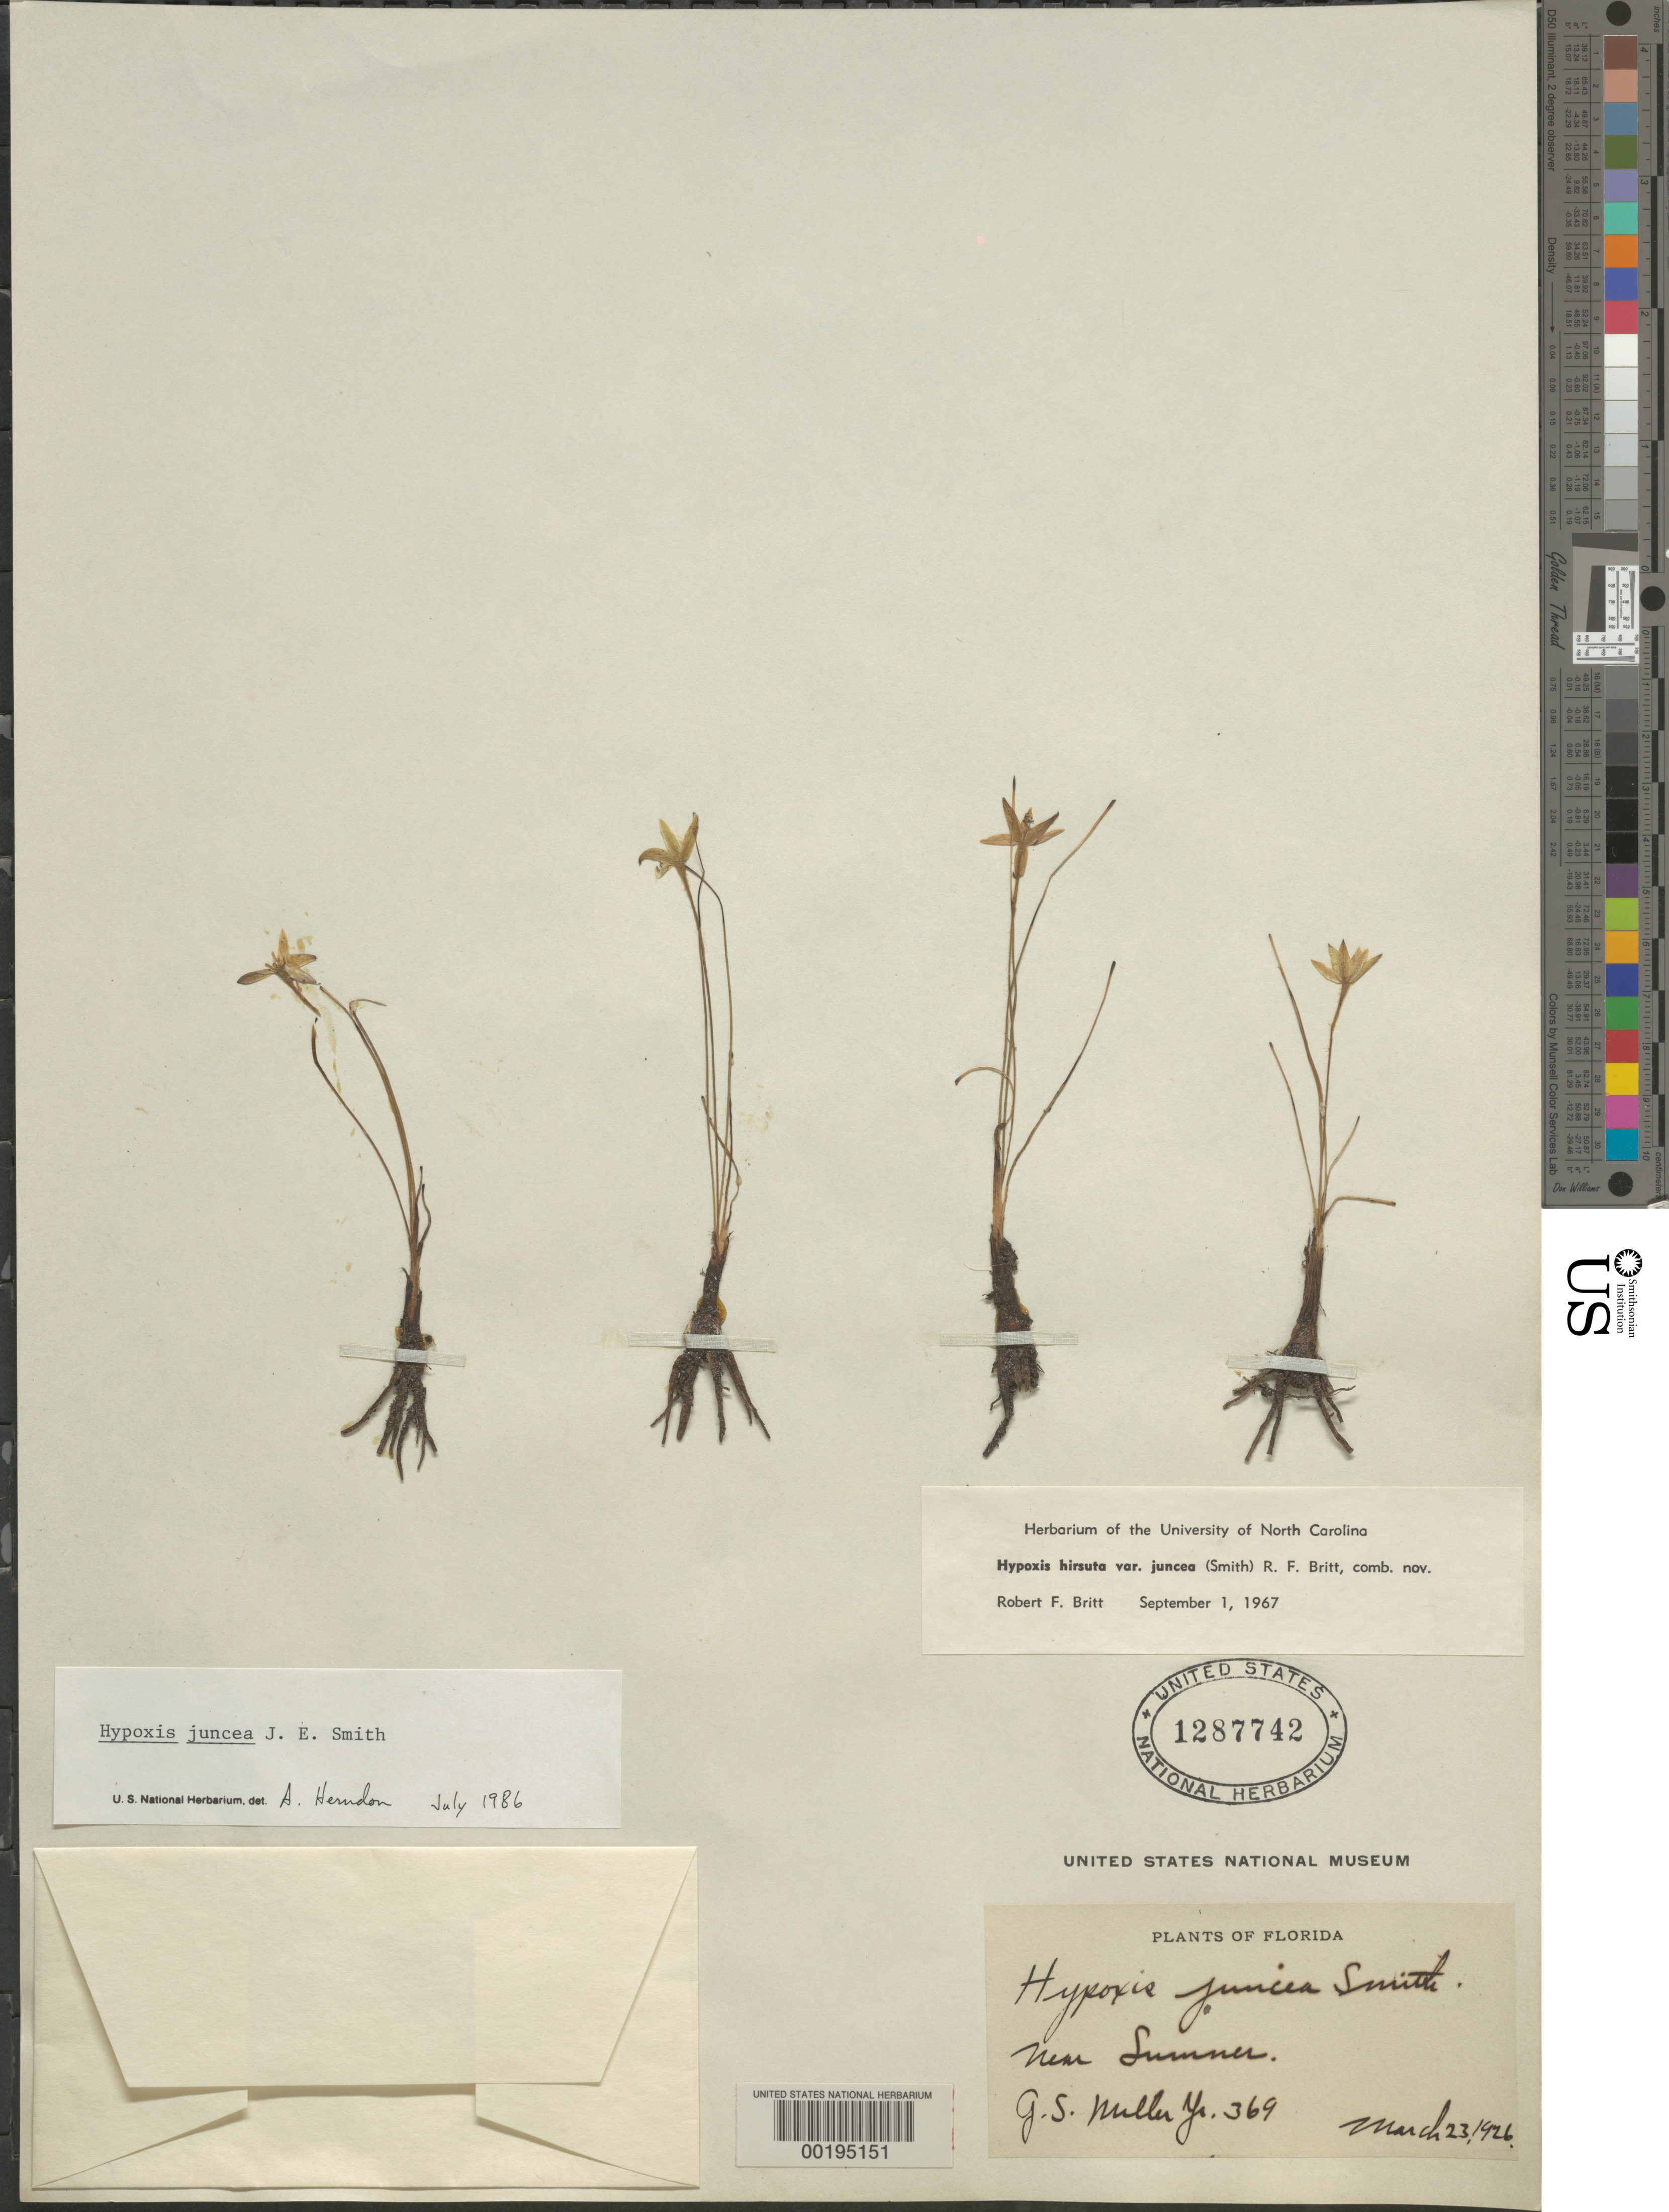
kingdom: Plantae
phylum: Tracheophyta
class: Liliopsida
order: Asparagales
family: Hypoxidaceae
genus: Hypoxis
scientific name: Hypoxis juncea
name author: Small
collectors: G. S. Miller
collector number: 369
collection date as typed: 23 Mar 1926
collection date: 1926-03-23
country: United States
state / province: Florida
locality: Near sumner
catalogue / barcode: US 1287742